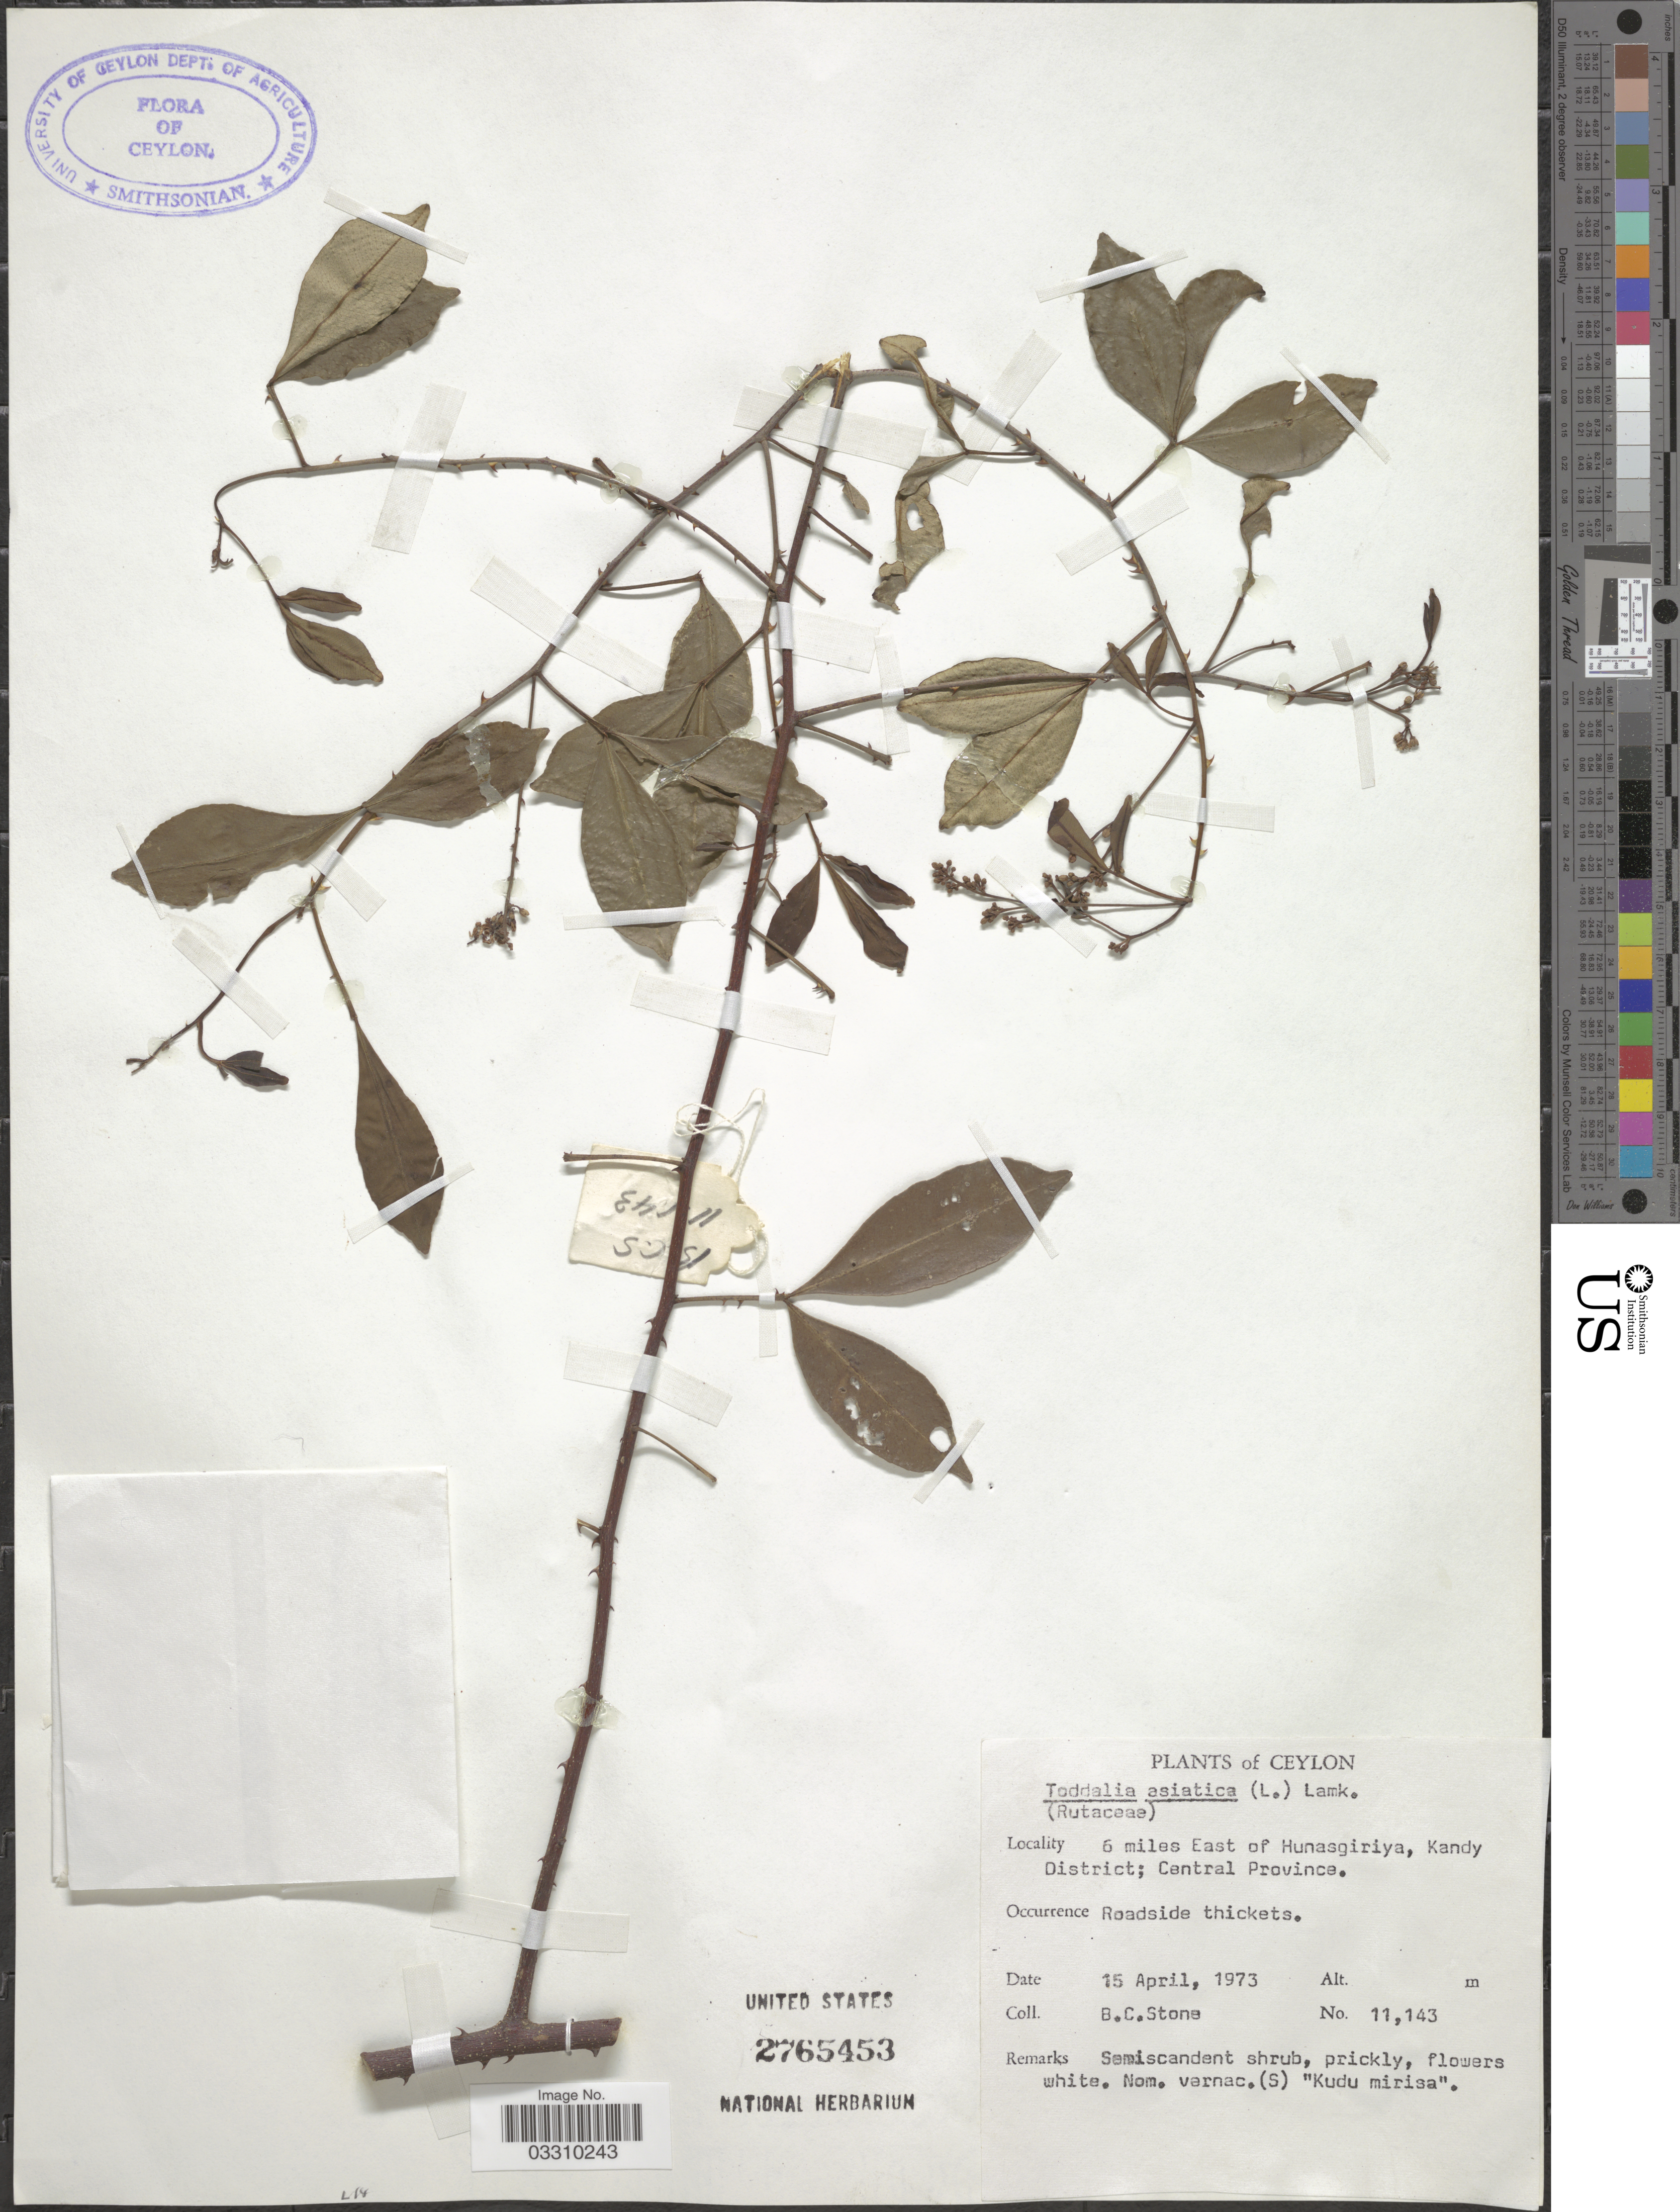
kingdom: Plantae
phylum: Tracheophyta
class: Magnoliopsida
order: Sapindales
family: Rutaceae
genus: Toddalia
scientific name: Toddalia asiatica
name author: (L.) Lam.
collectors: B. C. Stone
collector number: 11143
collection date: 1973-04-15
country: Sri Lanka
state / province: Central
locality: Ceylon. 6 miles East of Hunasgiriya, Kandy District.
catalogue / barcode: US 2765453